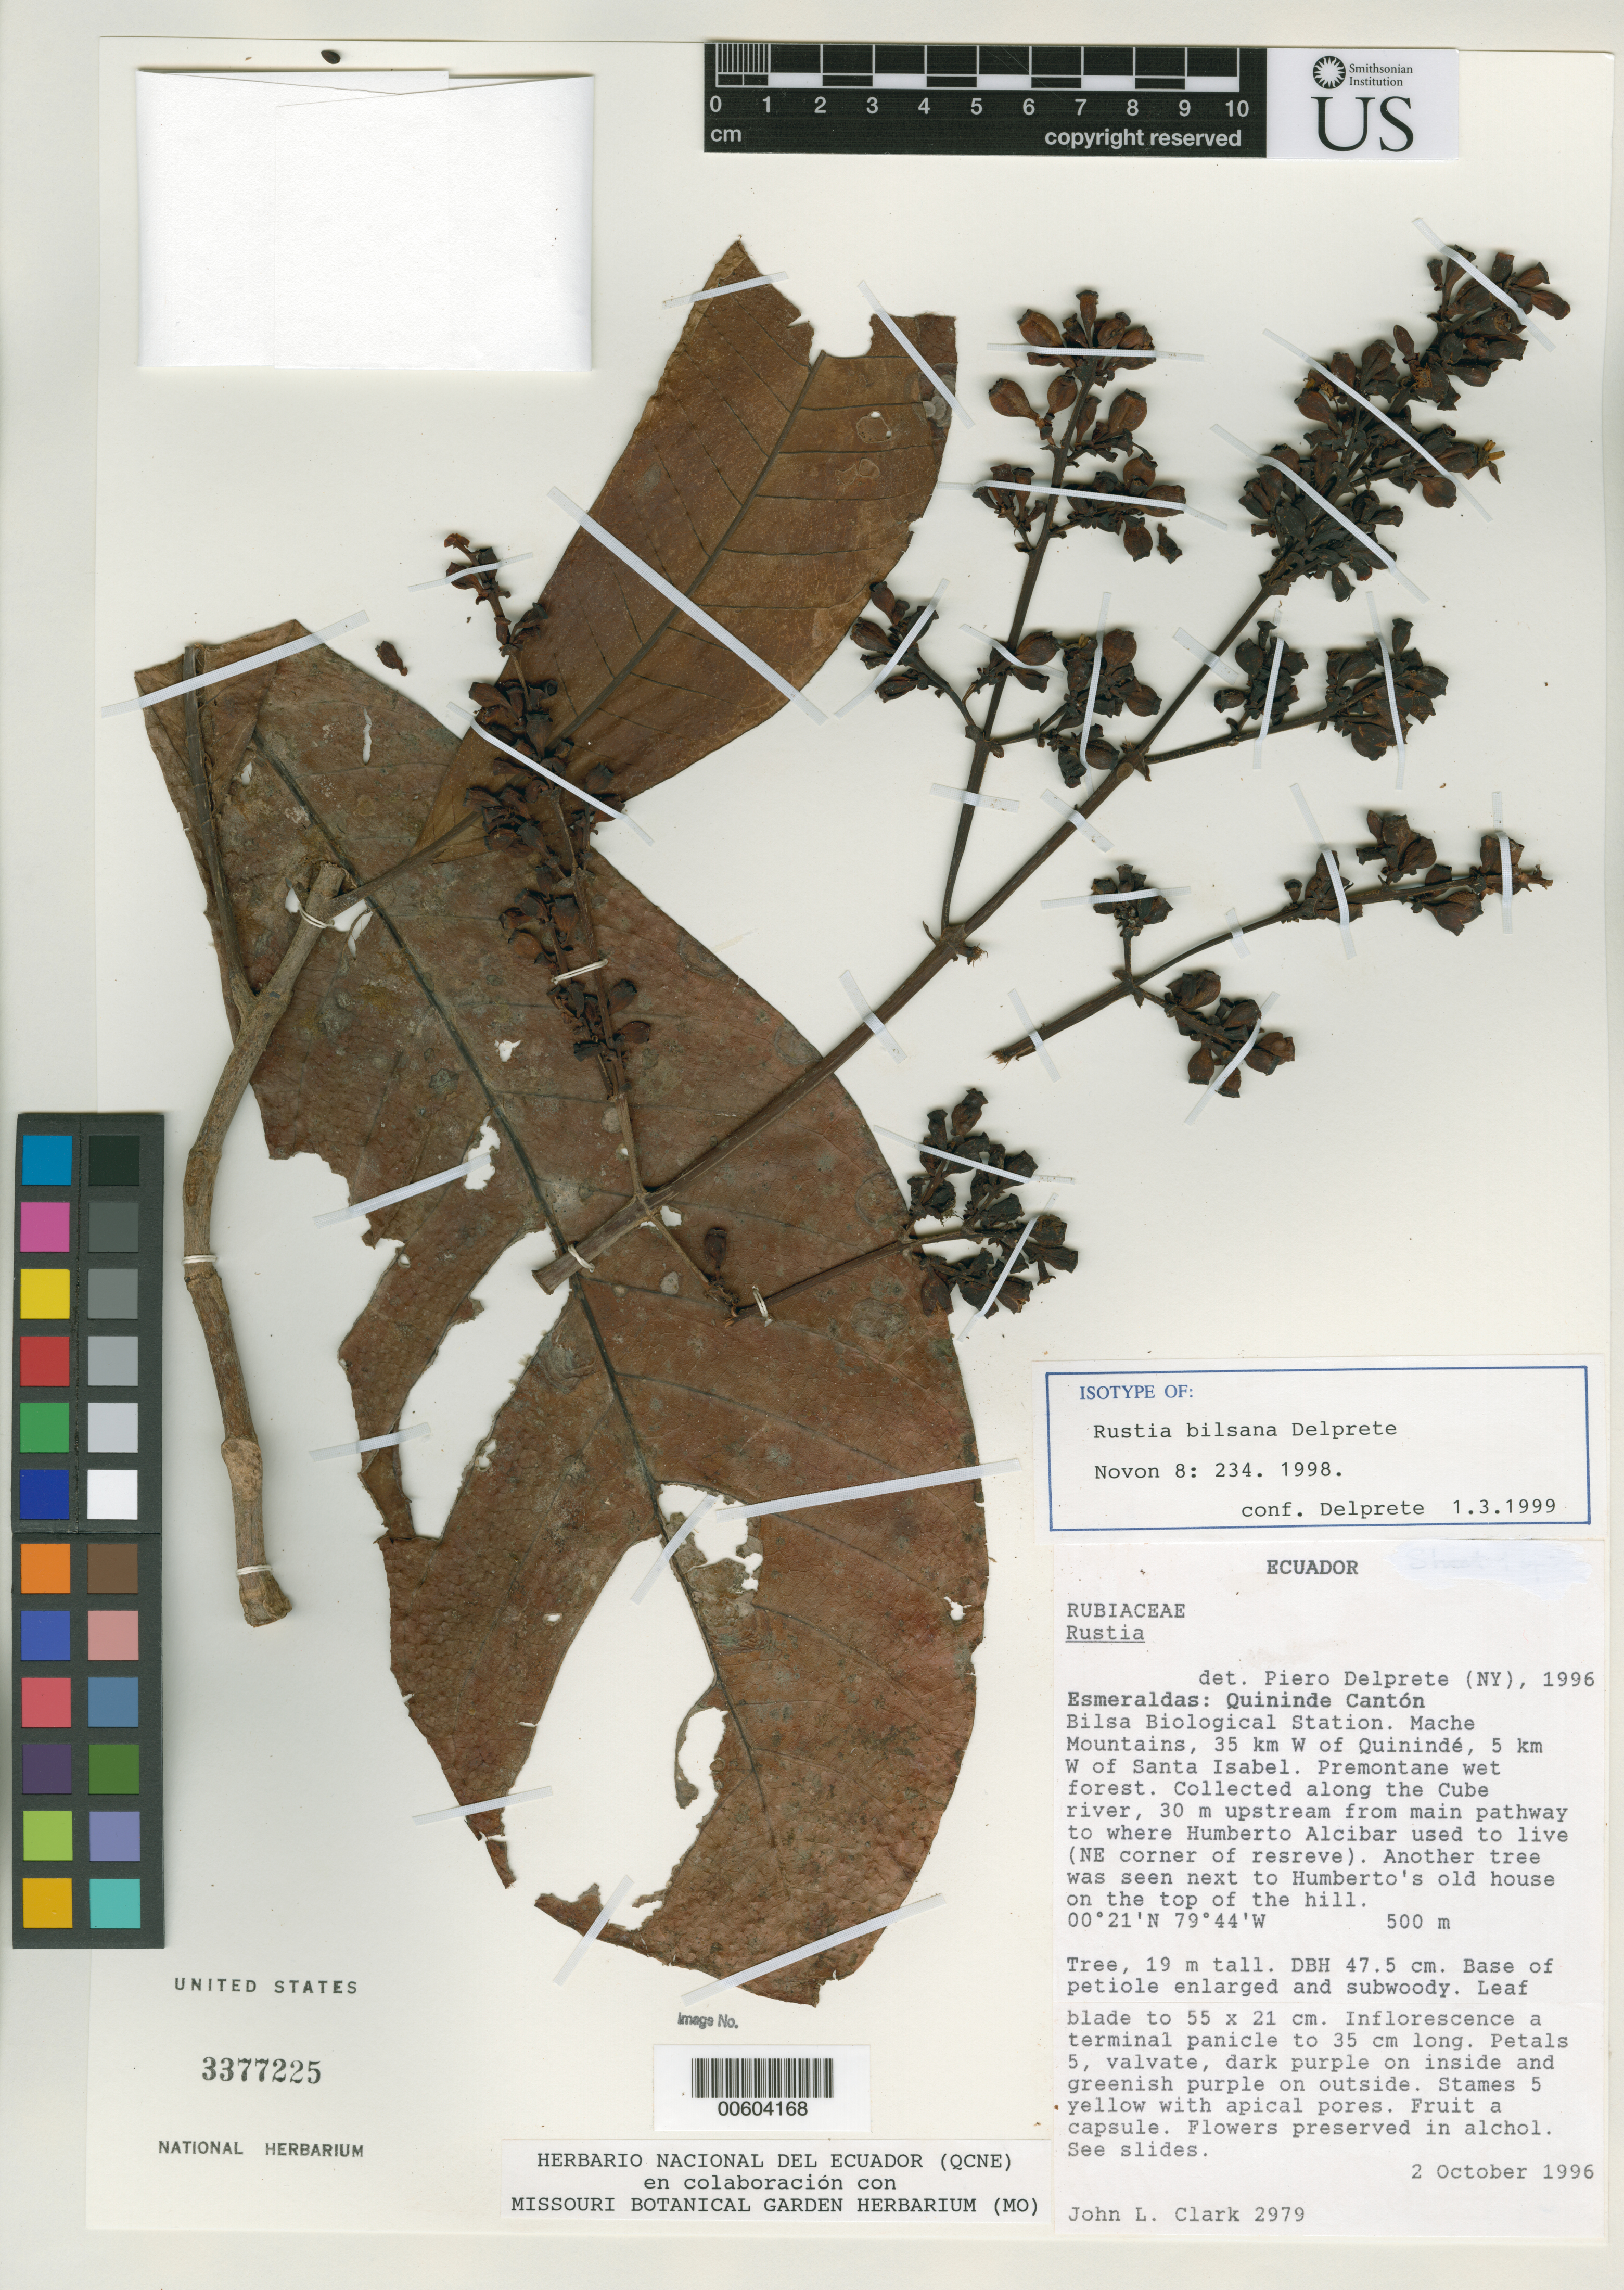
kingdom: Plantae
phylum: Tracheophyta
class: Magnoliopsida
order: Gentianales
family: Rubiaceae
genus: Rustia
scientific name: Rustia bilsana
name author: Delprete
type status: Isotype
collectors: J. L. Clark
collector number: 2979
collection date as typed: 02 Oct 1996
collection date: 1996-10-02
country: Ecuador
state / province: Esmeraldas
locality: Quininde Canton, Bilsa Biological Station, Mache Mountains, 35 km W of Quininde, 5 km W of Santa Isabel.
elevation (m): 500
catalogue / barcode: US 3377225